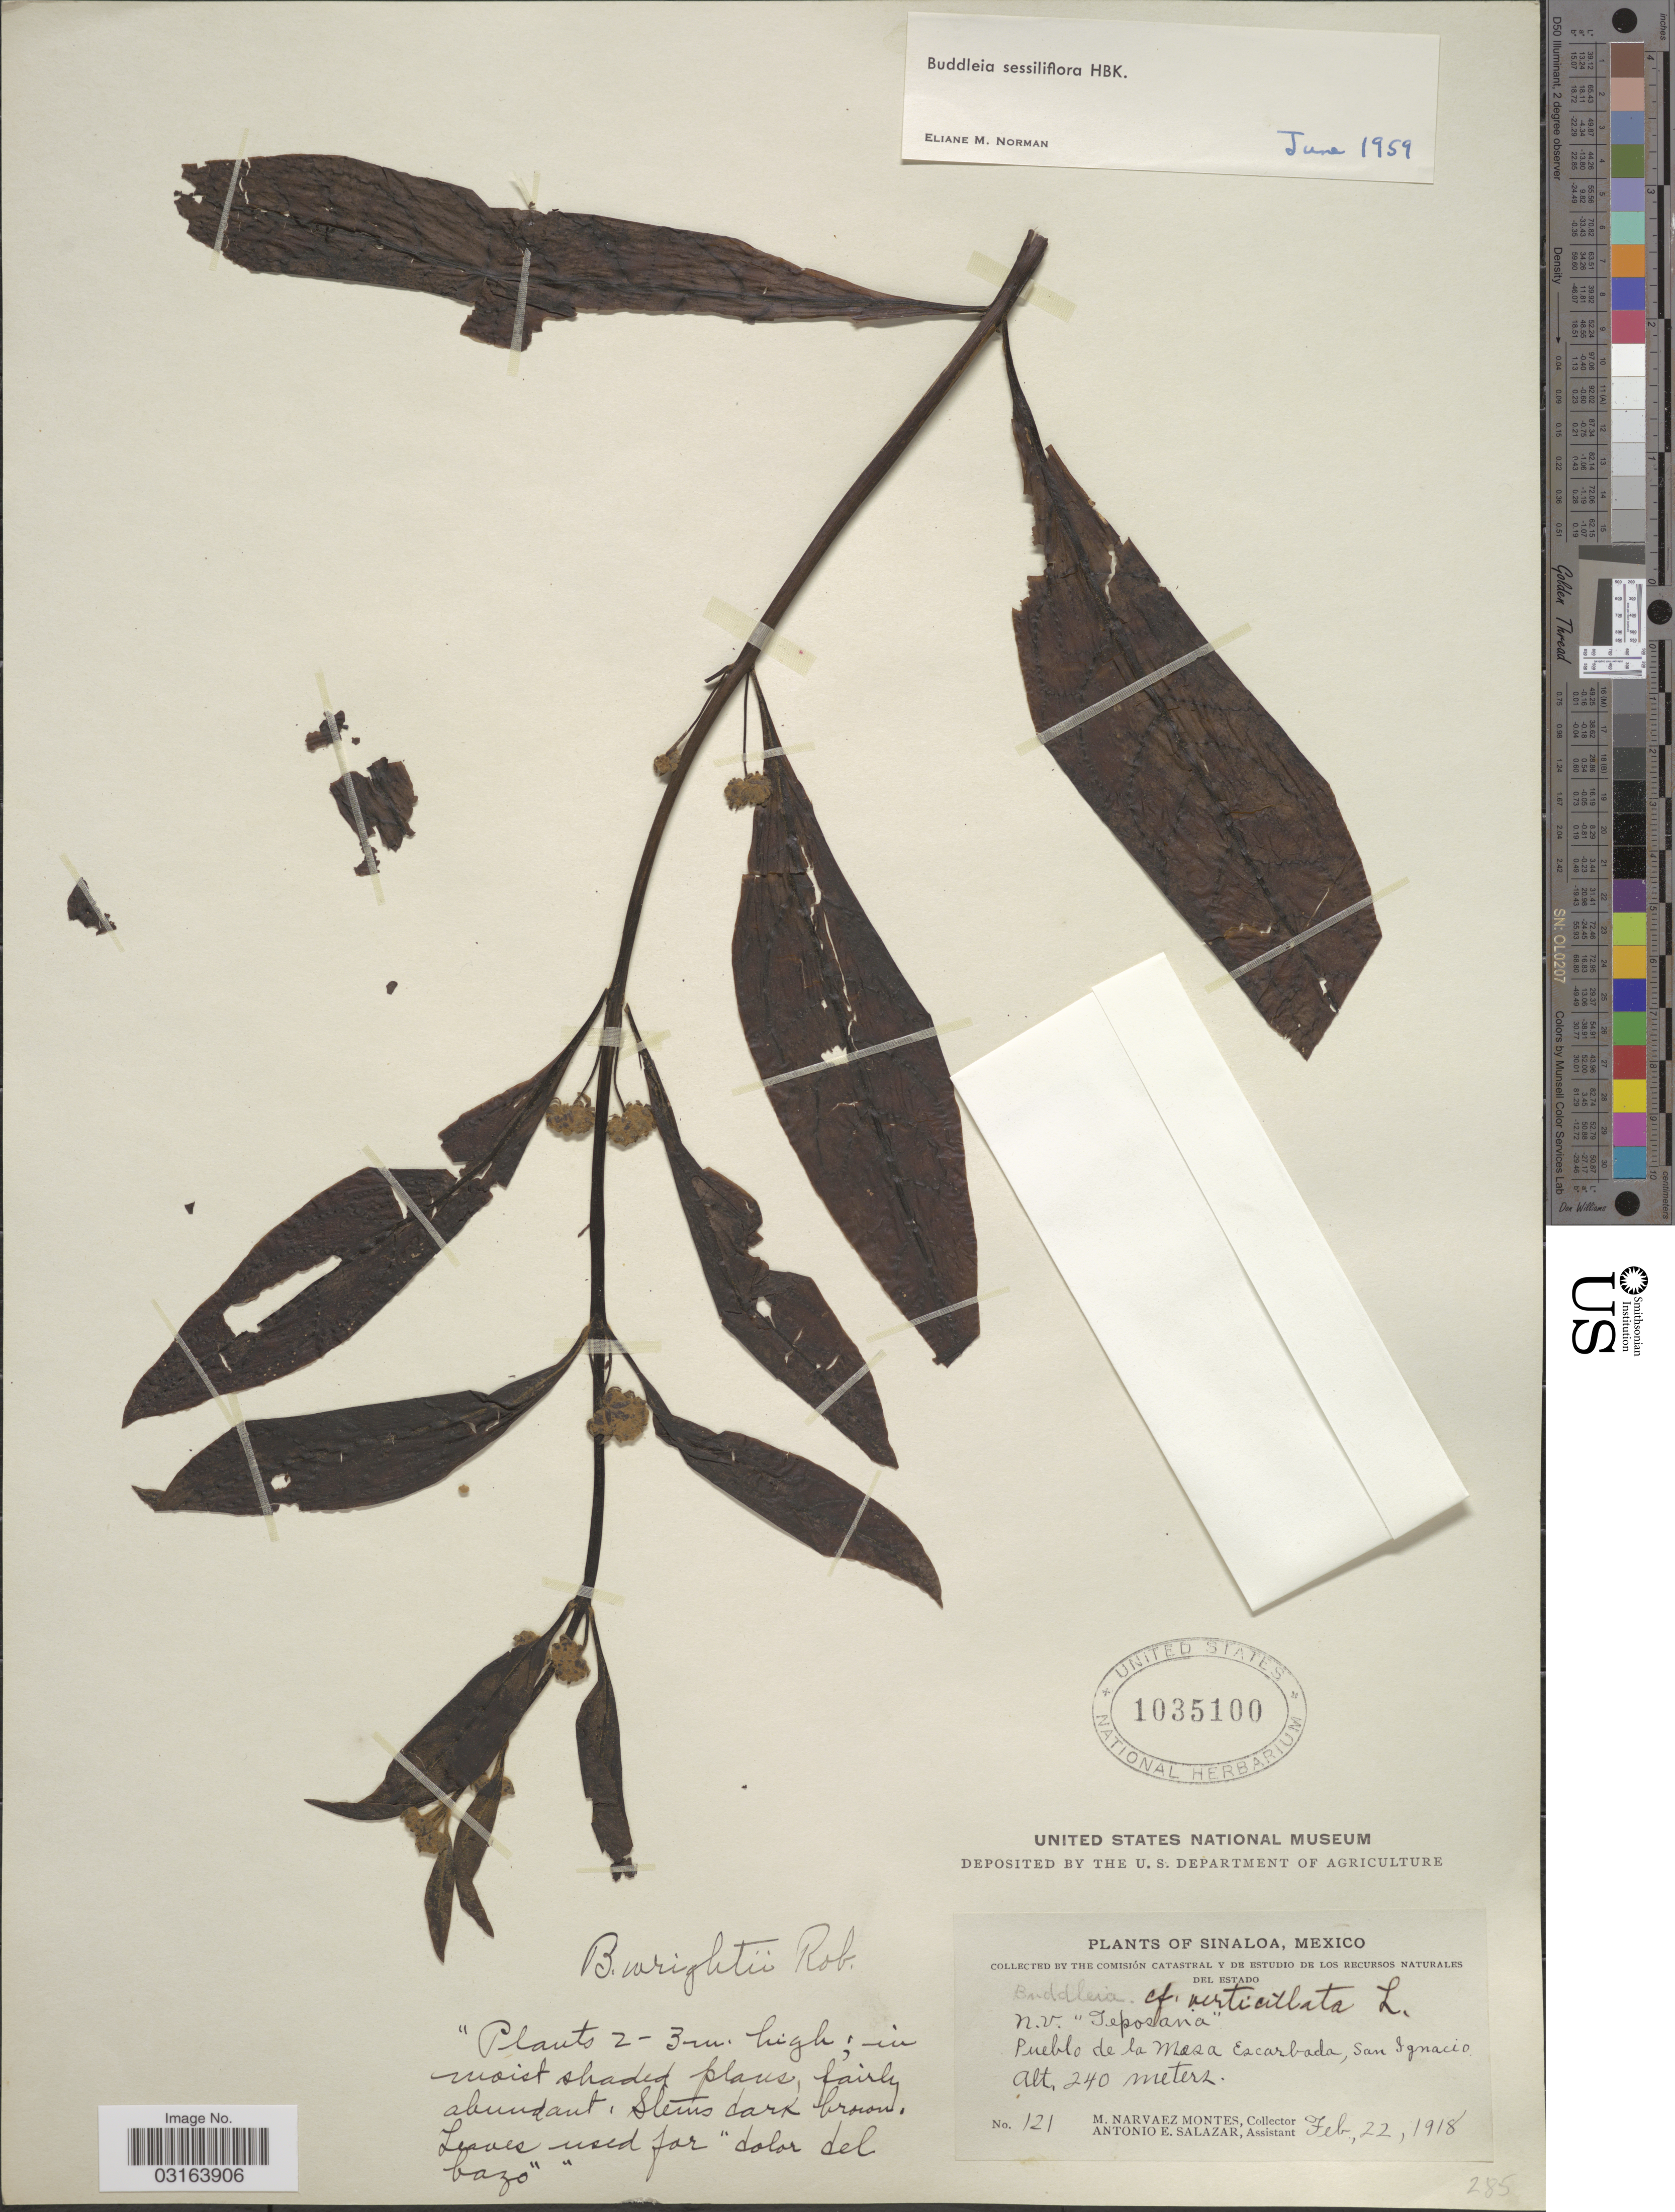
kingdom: Plantae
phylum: Tracheophyta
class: Magnoliopsida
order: Lamiales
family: Scrophulariaceae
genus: Buddleja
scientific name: Buddleja sessiliflora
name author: Kunth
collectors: M. Narvaez-Montes & A. E. Salazar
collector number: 121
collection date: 1918-02-22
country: Mexico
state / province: Sinaloa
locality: Pueblo de la Mesa Escarbada, San Ignacio.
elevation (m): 240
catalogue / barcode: US 1035100